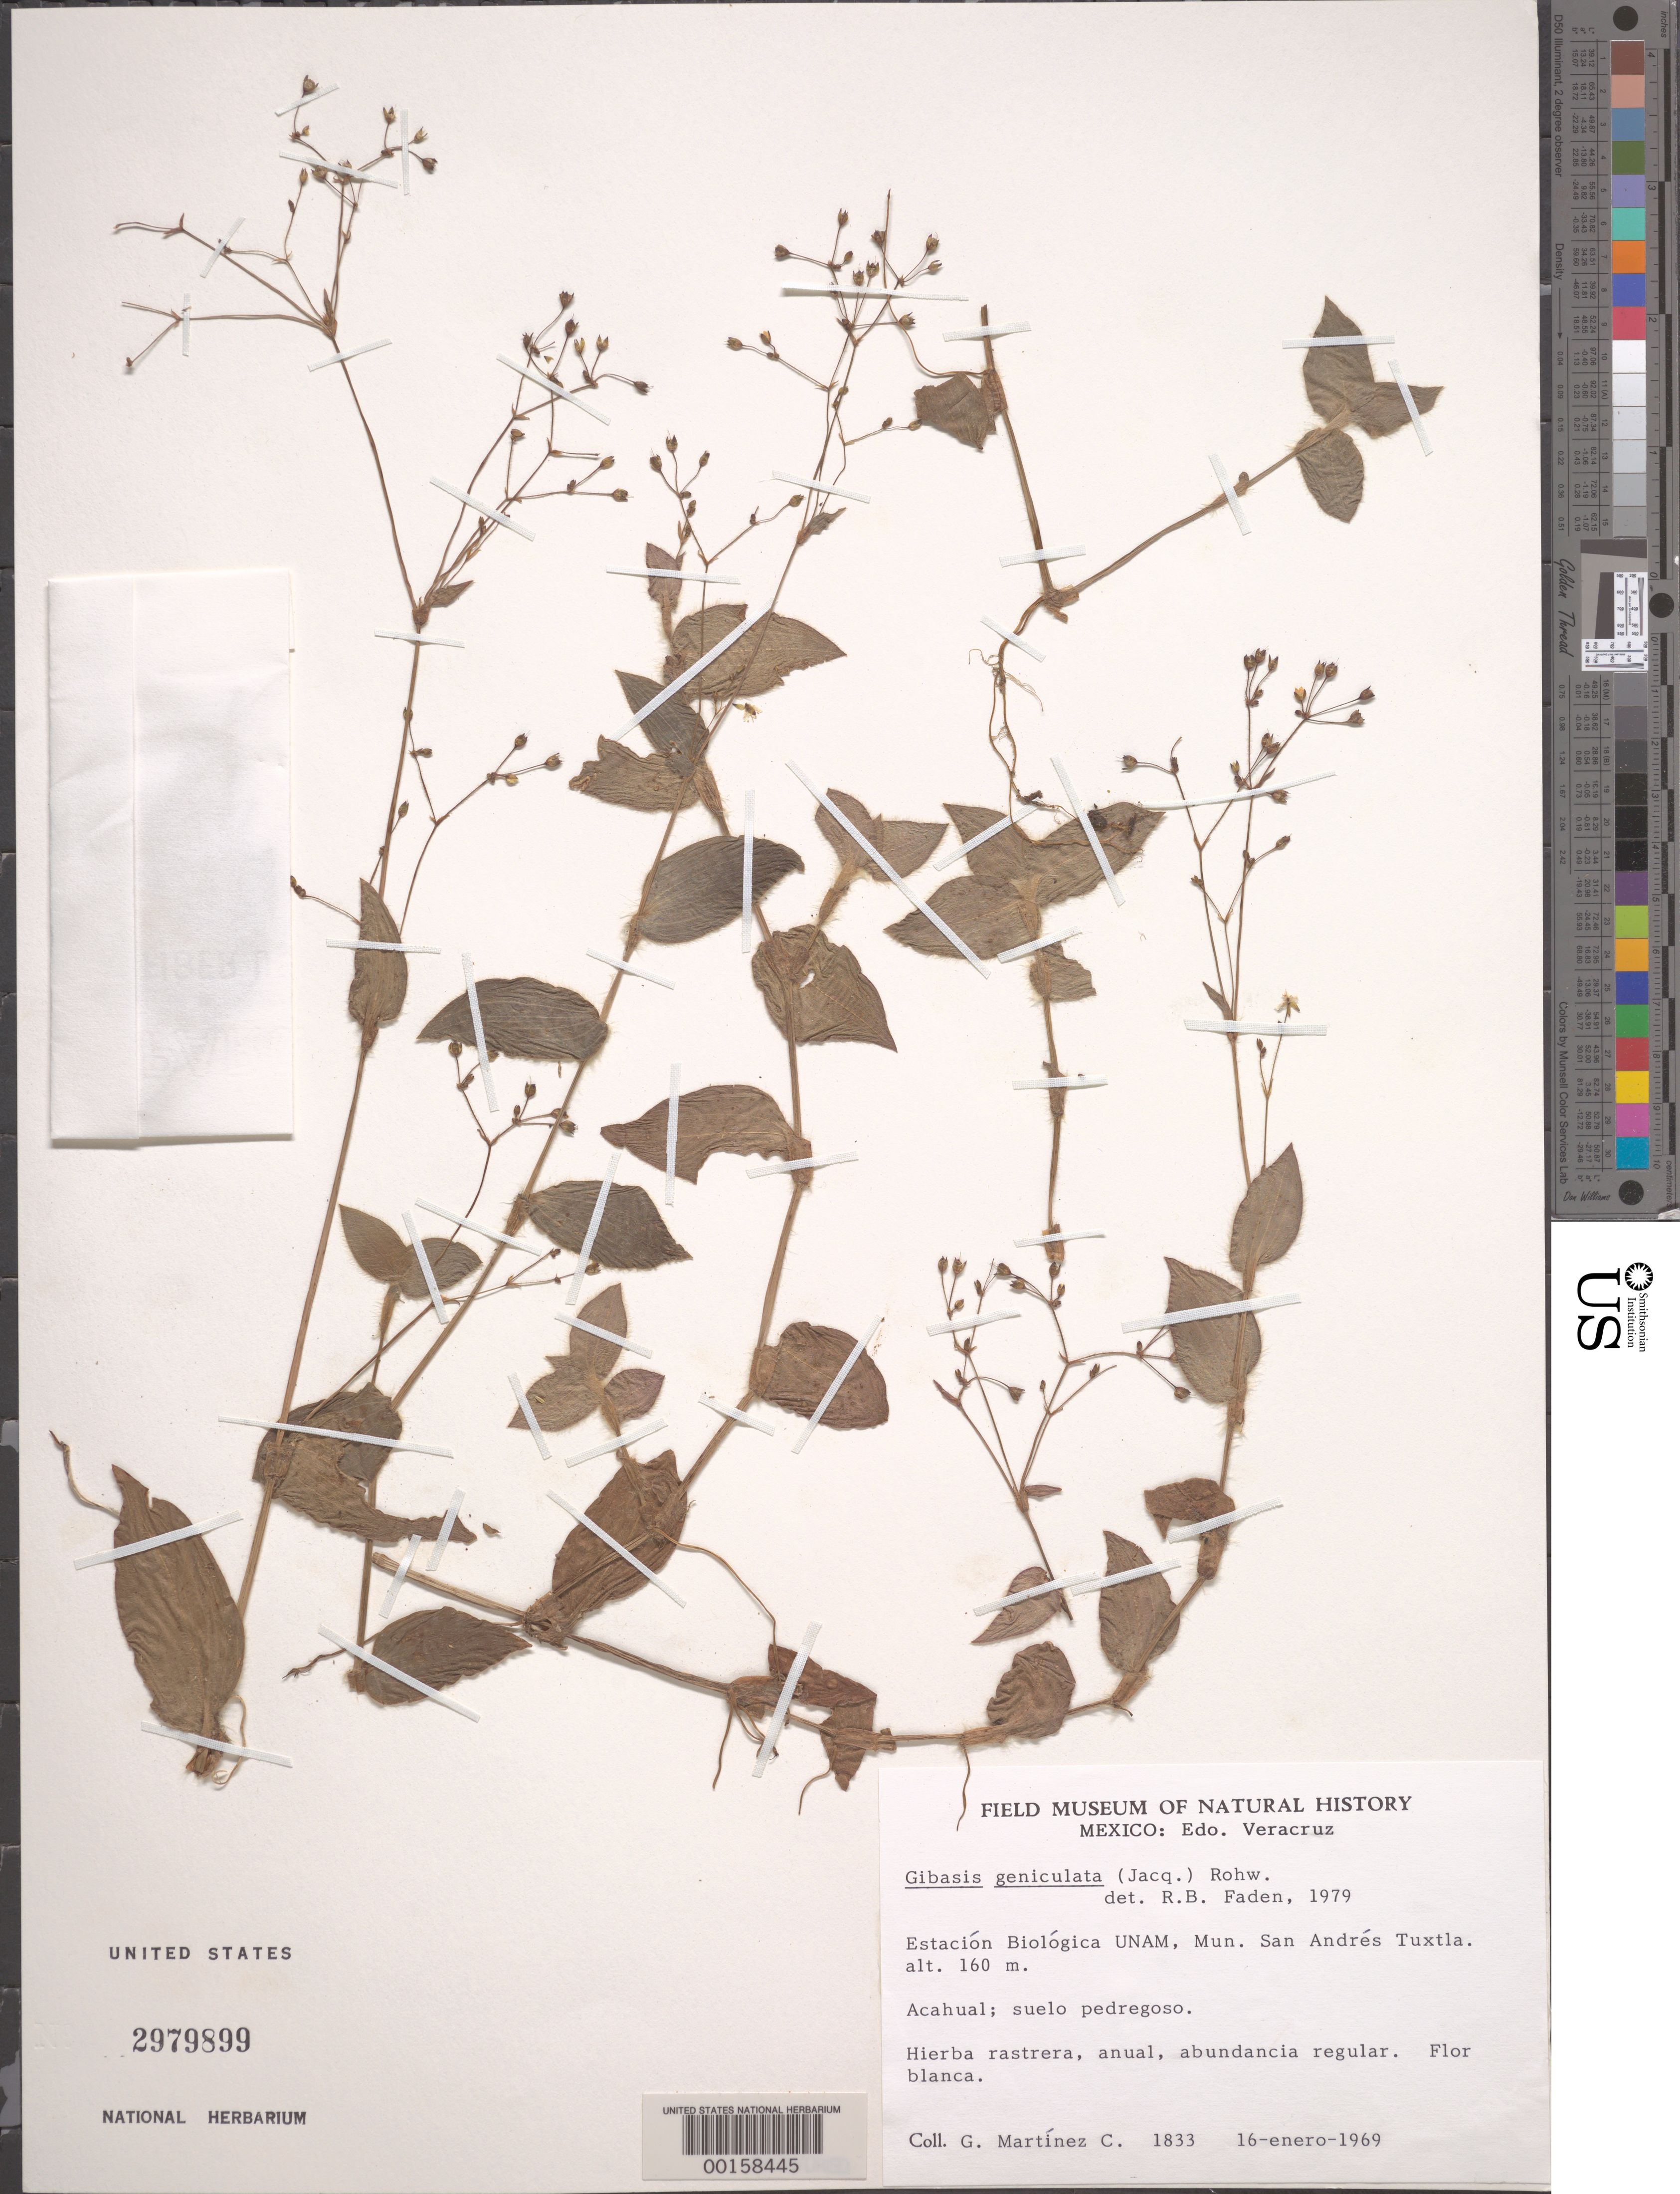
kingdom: Plantae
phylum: Tracheophyta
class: Liliopsida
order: Commelinales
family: Commelinaceae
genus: Gibasis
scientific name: Gibasis geniculata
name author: (Jacq.) Rohweder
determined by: Faden, Robert B., (US), Smithsonian Institution - National Museum of Natural History (UNITED STATES)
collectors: G. Martinez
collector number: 1833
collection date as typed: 16 Jan 1969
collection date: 1969-01-16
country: Mexico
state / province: Veracruz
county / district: San Andrés Tuxtla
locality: Biological station unam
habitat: Pedregal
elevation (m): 160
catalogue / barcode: US 2979899